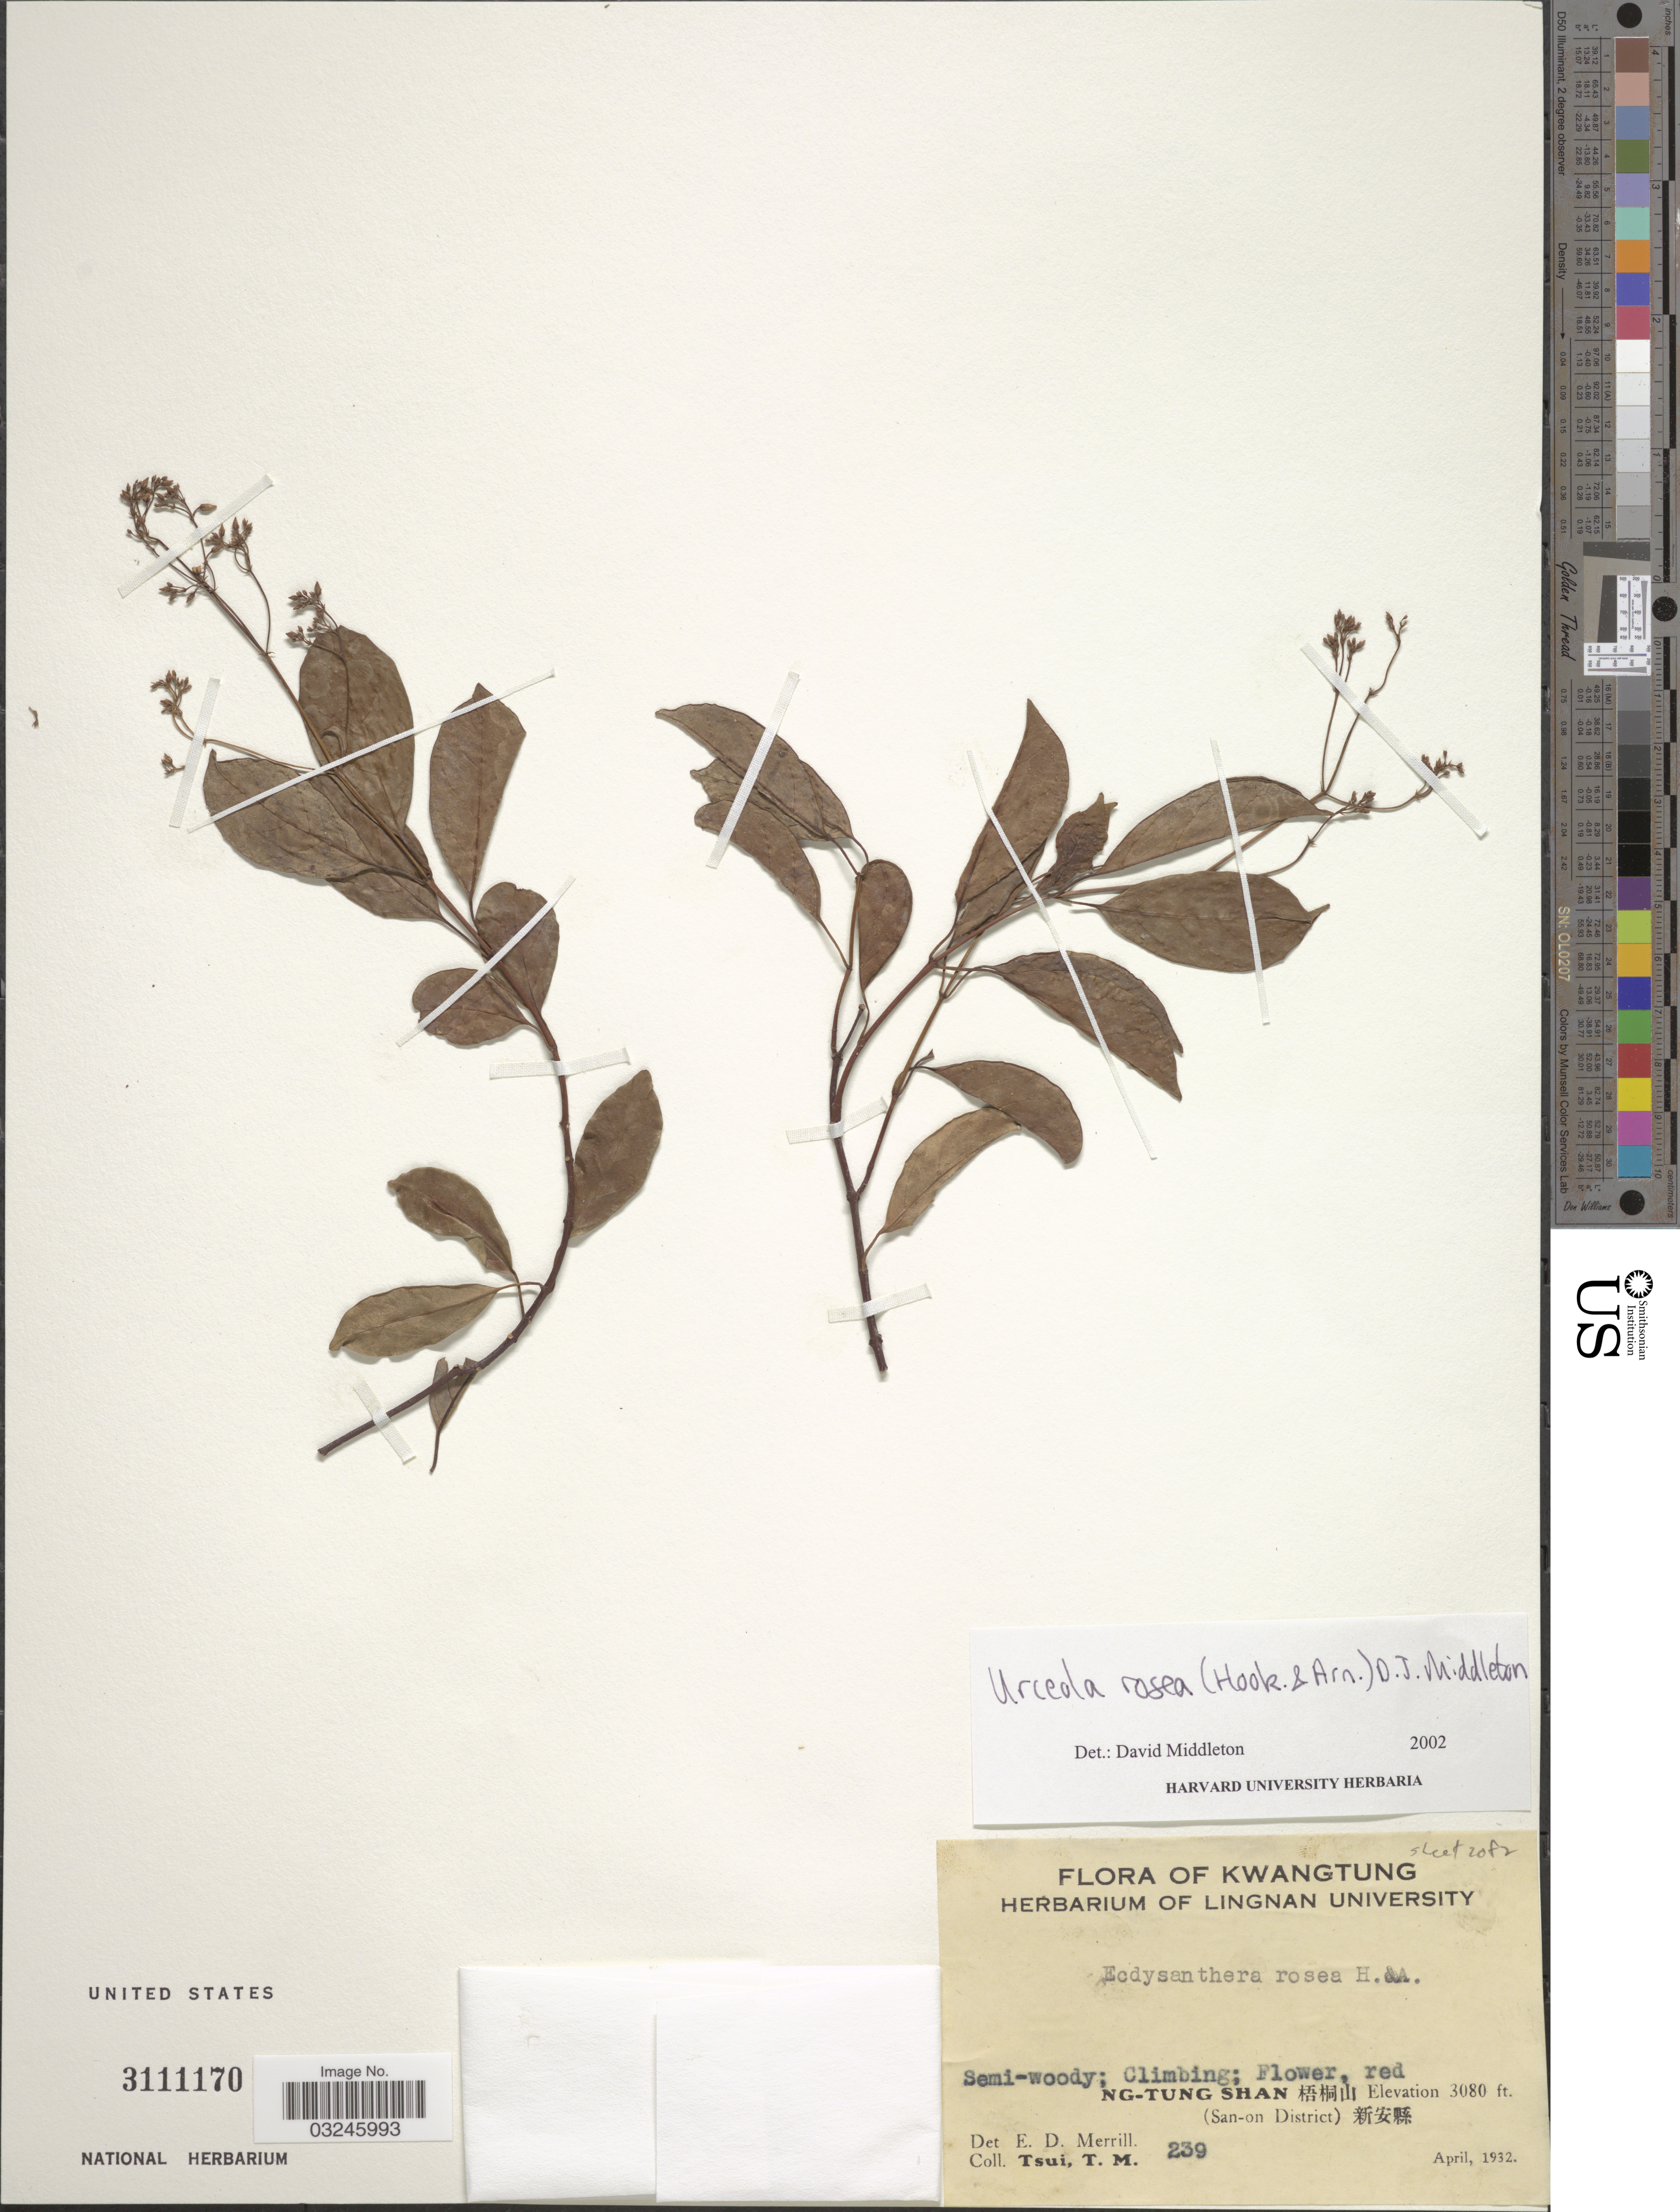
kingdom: Plantae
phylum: Tracheophyta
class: Magnoliopsida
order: Gentianales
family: Apocynaceae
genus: Urceola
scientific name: Urceola rosea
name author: Hook. & Arn.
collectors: T. Tsui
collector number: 239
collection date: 1932-04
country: China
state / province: Guangdong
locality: Kwangtung, Ng-Tung Shan (San-on District).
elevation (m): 939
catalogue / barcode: US 3111170